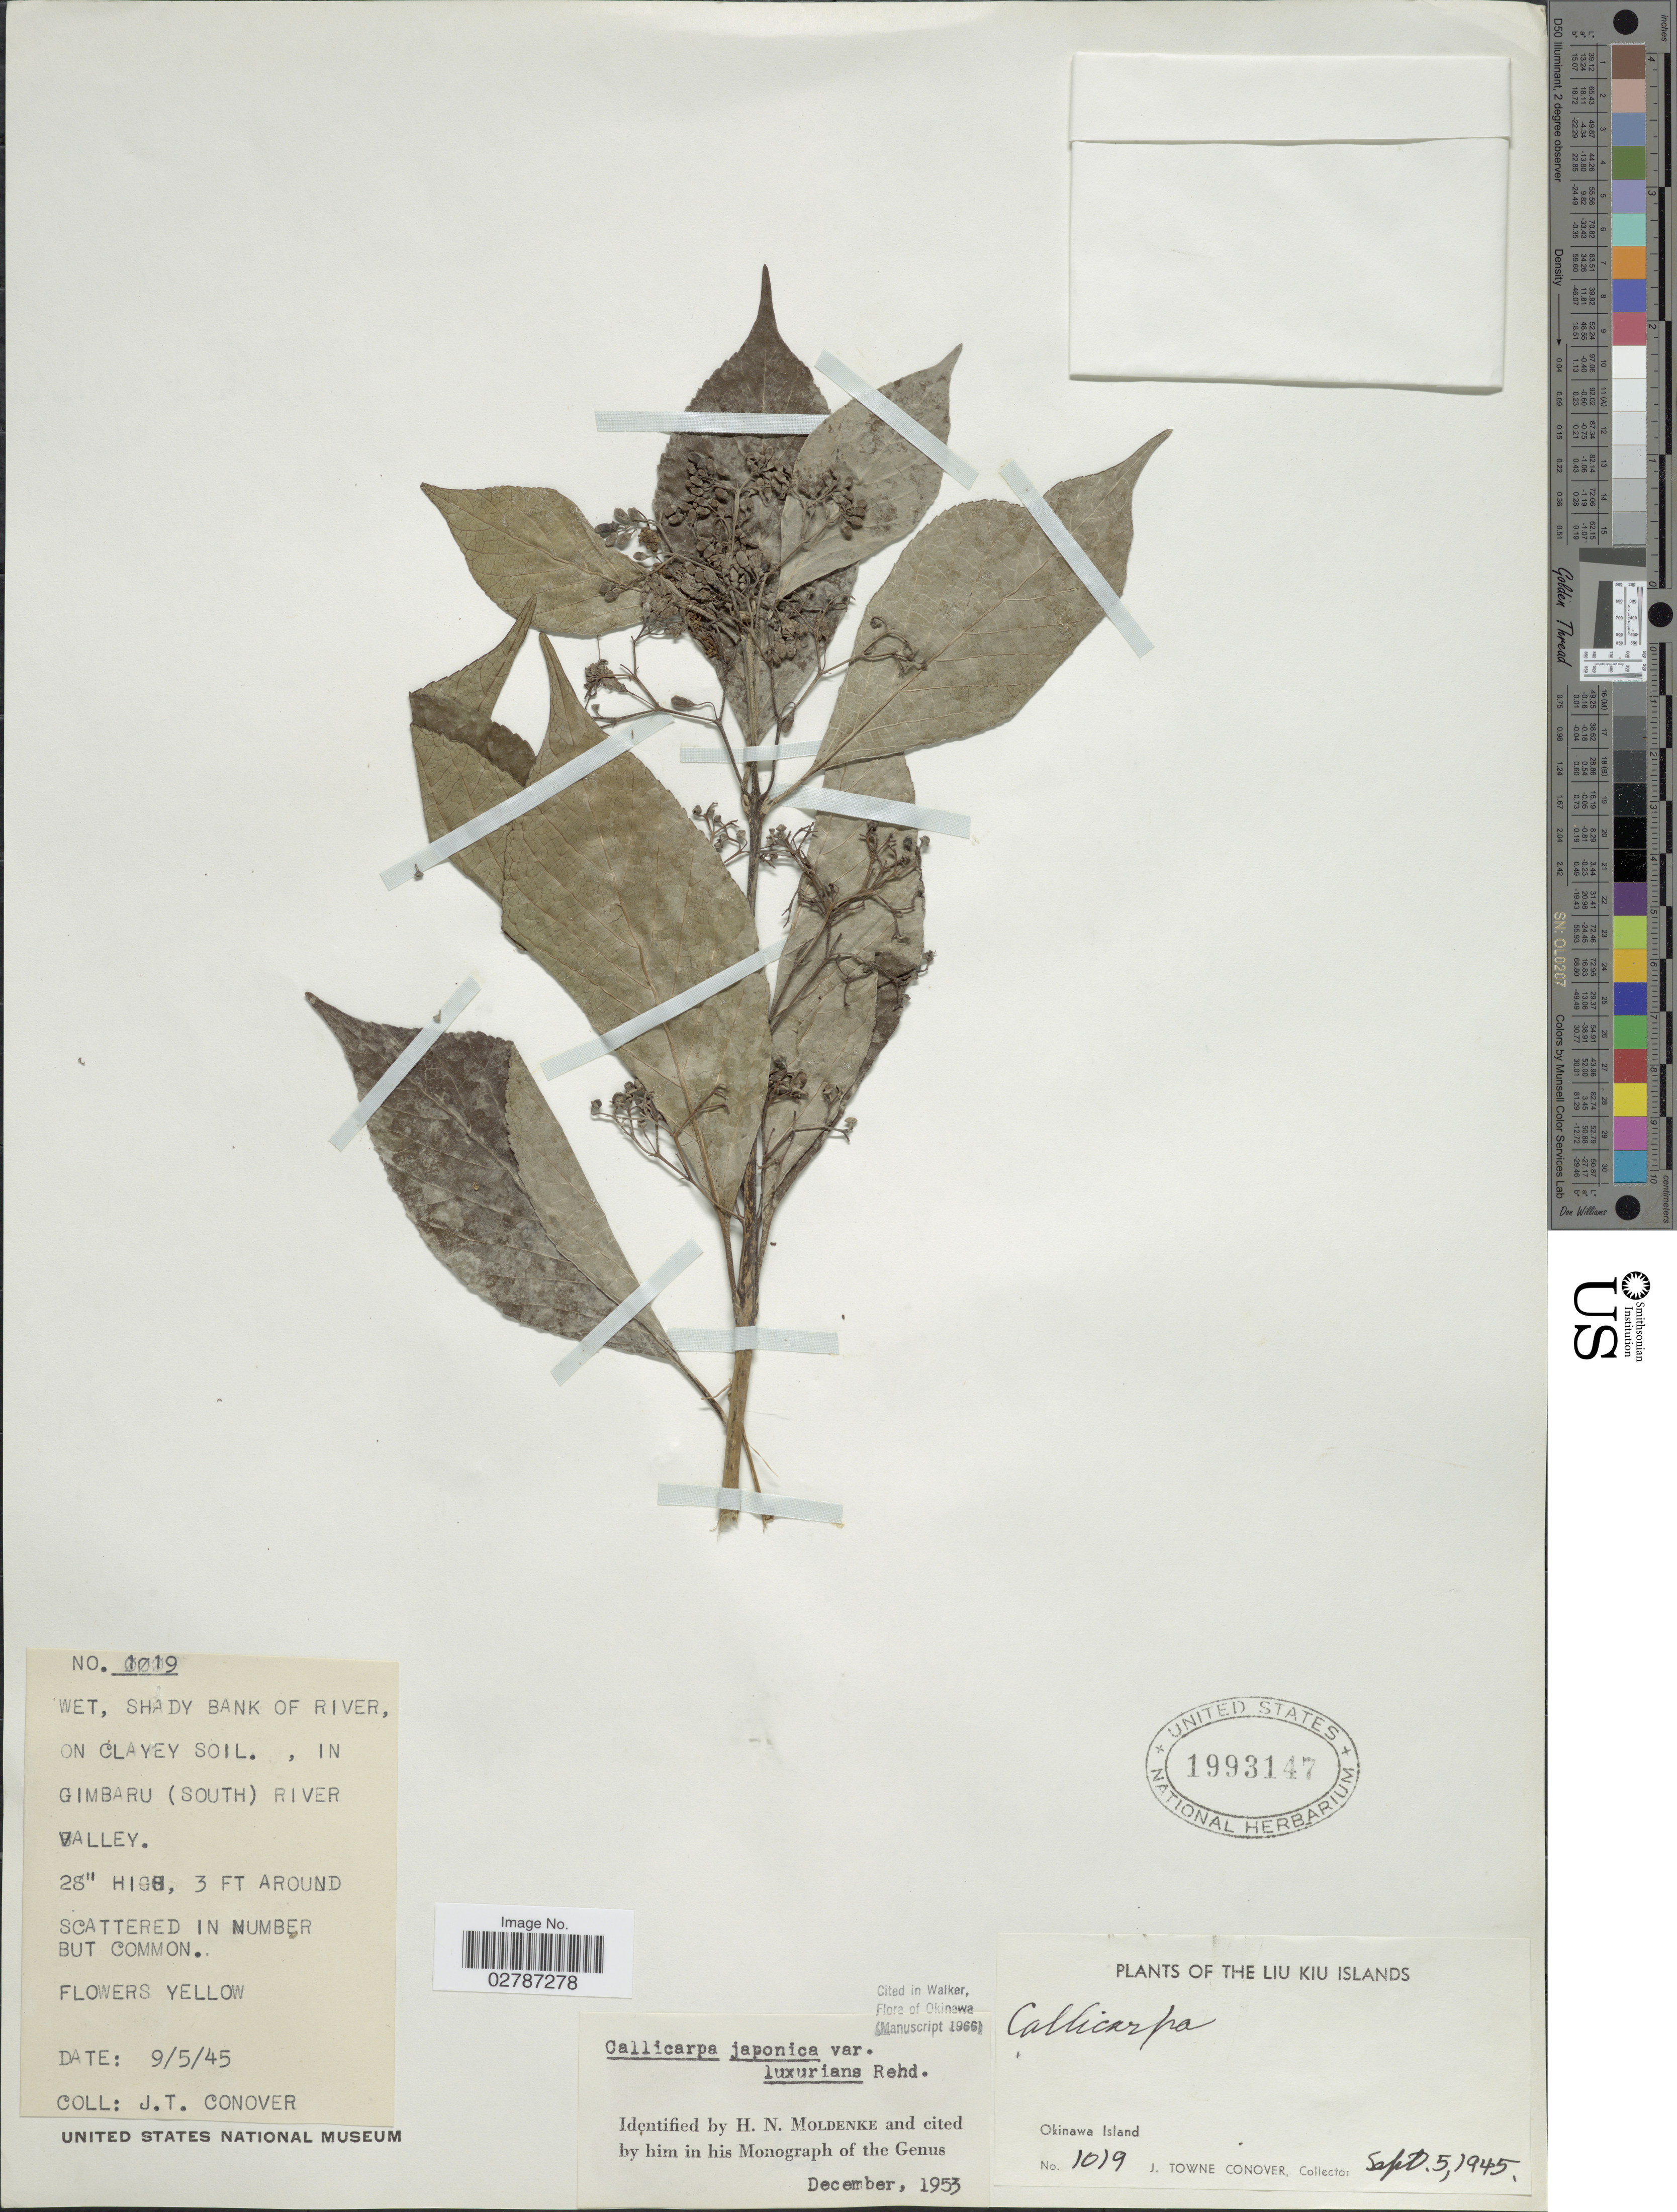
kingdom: Plantae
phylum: Tracheophyta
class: Magnoliopsida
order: Lamiales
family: Lamiaceae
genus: Callicarpa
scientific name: Callicarpa japonica var. luxurians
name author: Rehder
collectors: J. T. Conover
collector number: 1019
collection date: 1945-09-05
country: Japan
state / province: Okinawa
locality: Liu Kiu Islands. Okinawa Island. Wet, shady bank of river, on clayey soil., in Gimbaru (South) river valley.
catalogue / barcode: US 1993147